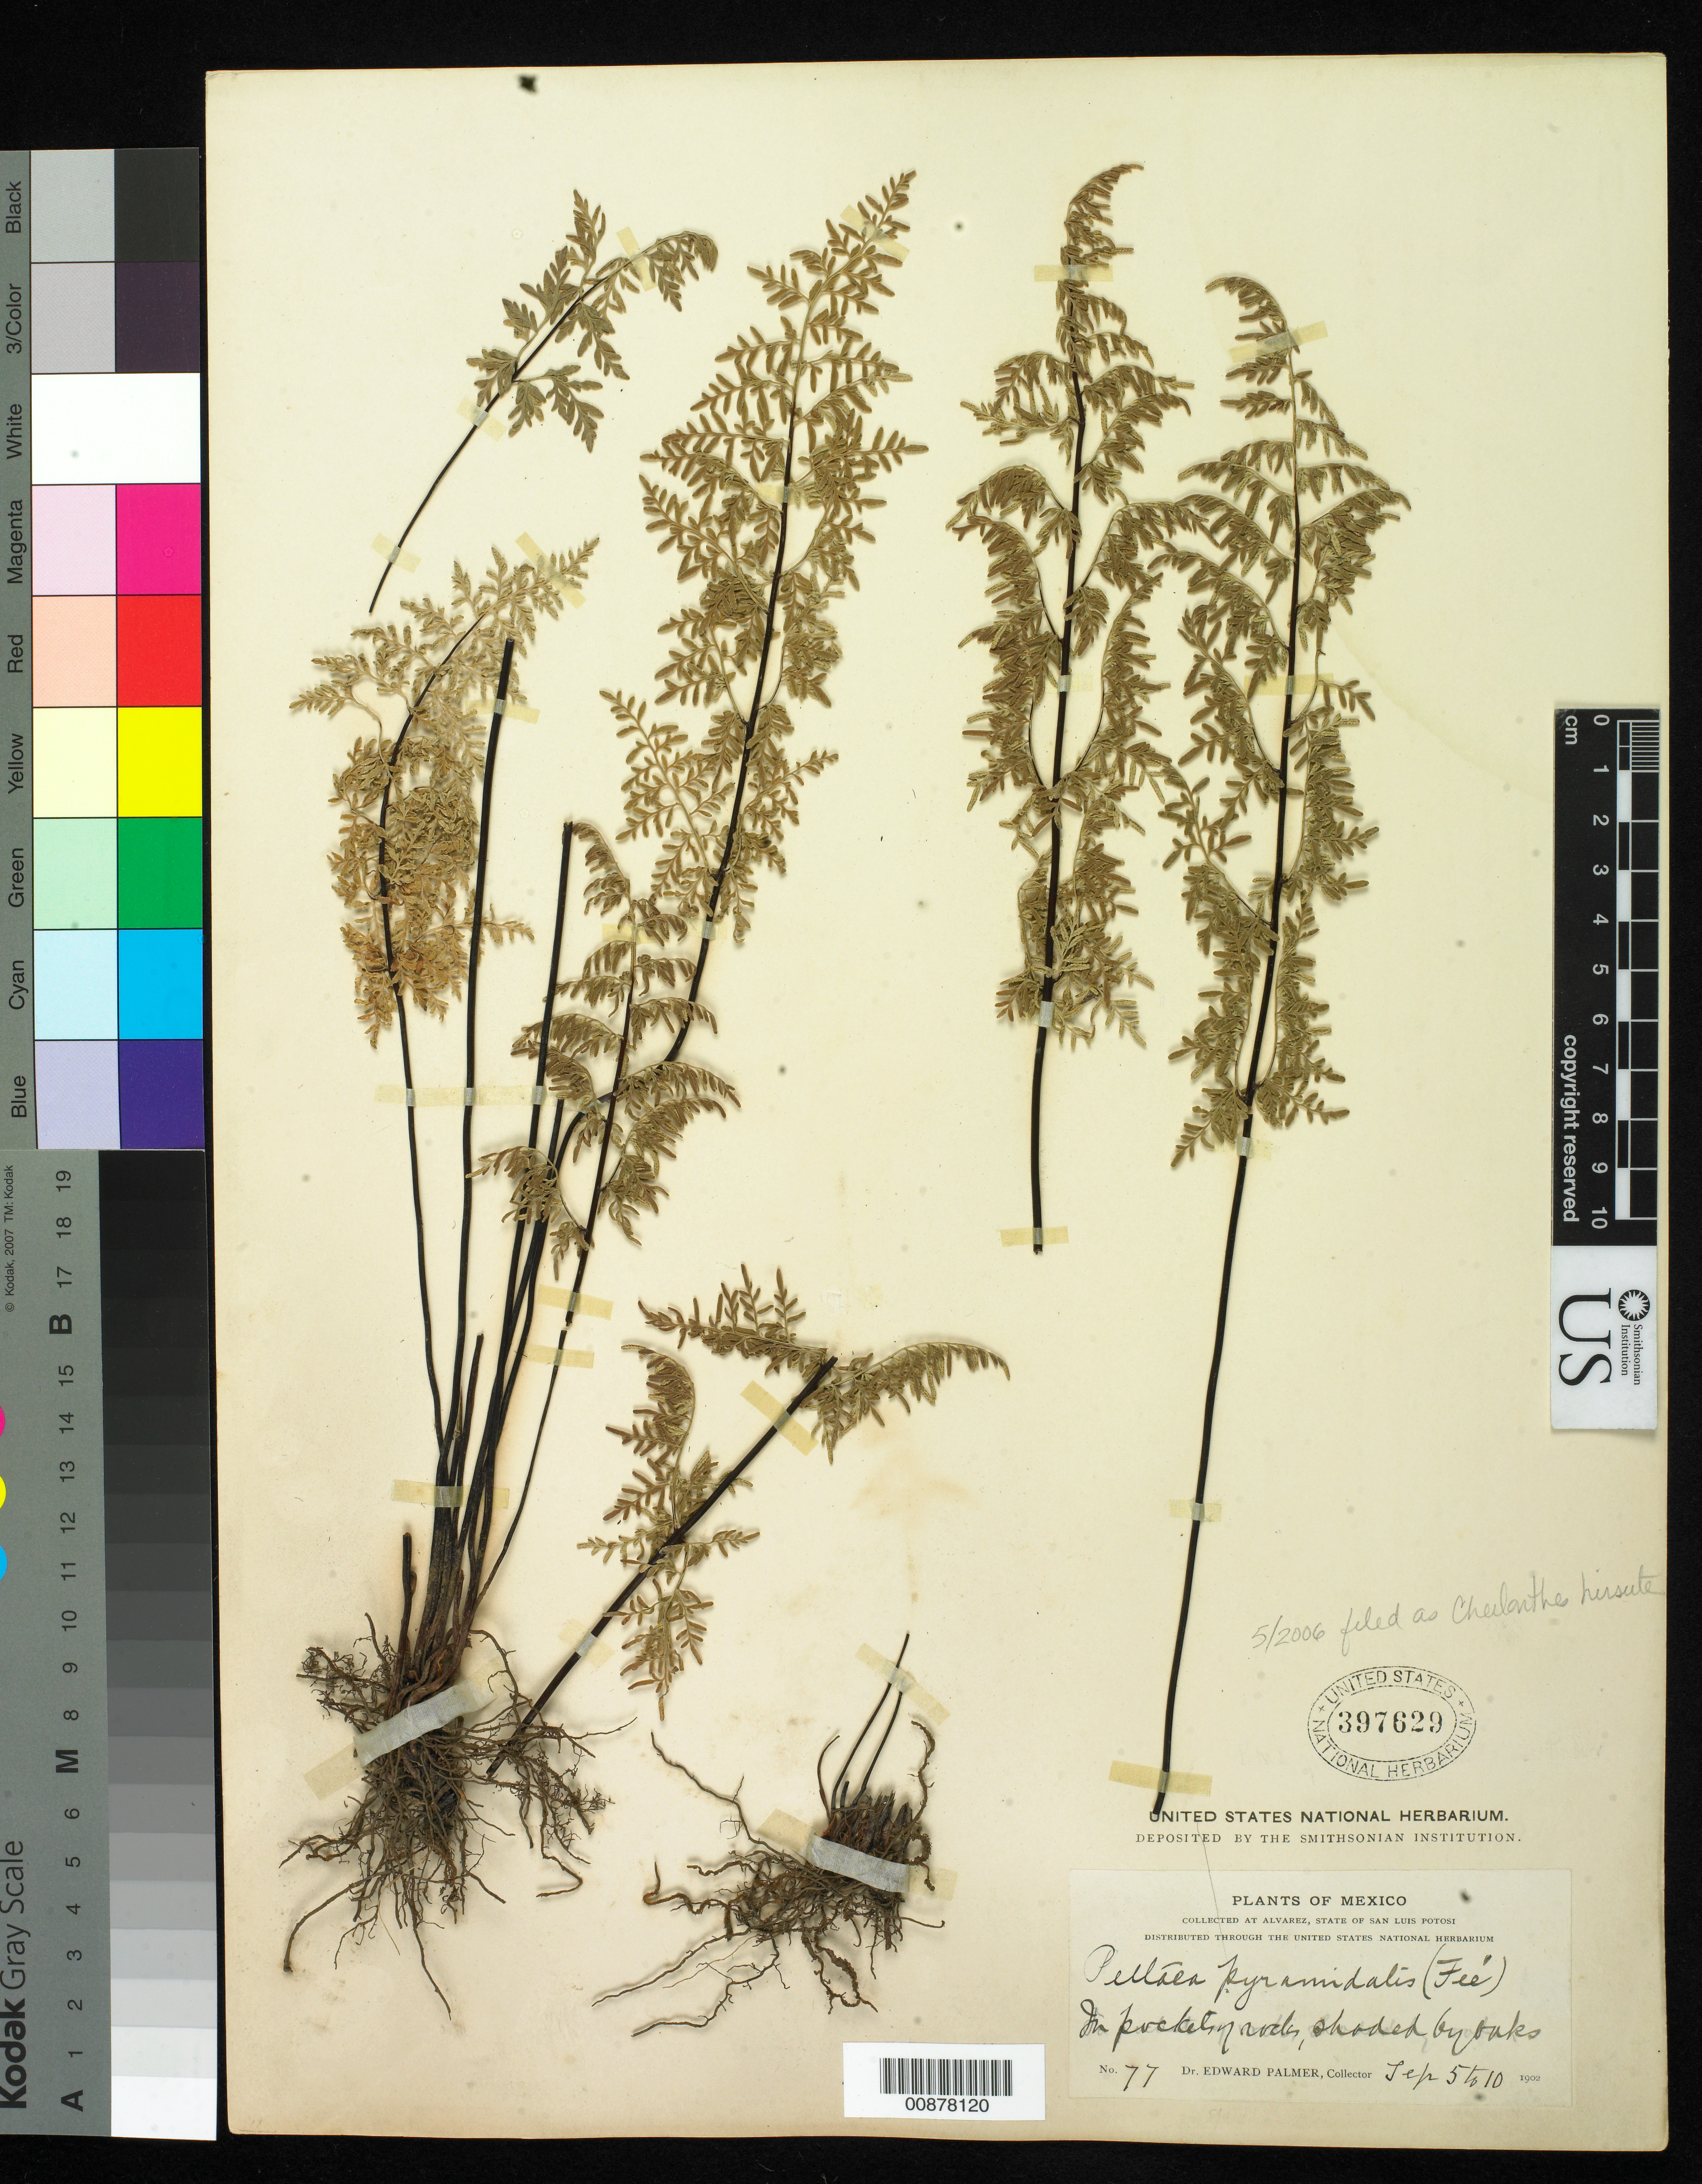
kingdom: Plantae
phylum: Tracheophyta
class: Polypodiopsida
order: Polypodiales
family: Pteridaceae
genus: Gaga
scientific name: Gaga hirsuta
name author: (Link) Fay W. Li & Windham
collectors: E. Palmer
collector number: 77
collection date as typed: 05 Sep 1902 to 10 Sep 1902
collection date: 1902-09-05/1902-09-10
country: Mexico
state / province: San Luis Potosí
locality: Alvarez, San Luis Potosí.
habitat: In pockets of rocks, shaded by oaks.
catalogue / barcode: US 397629